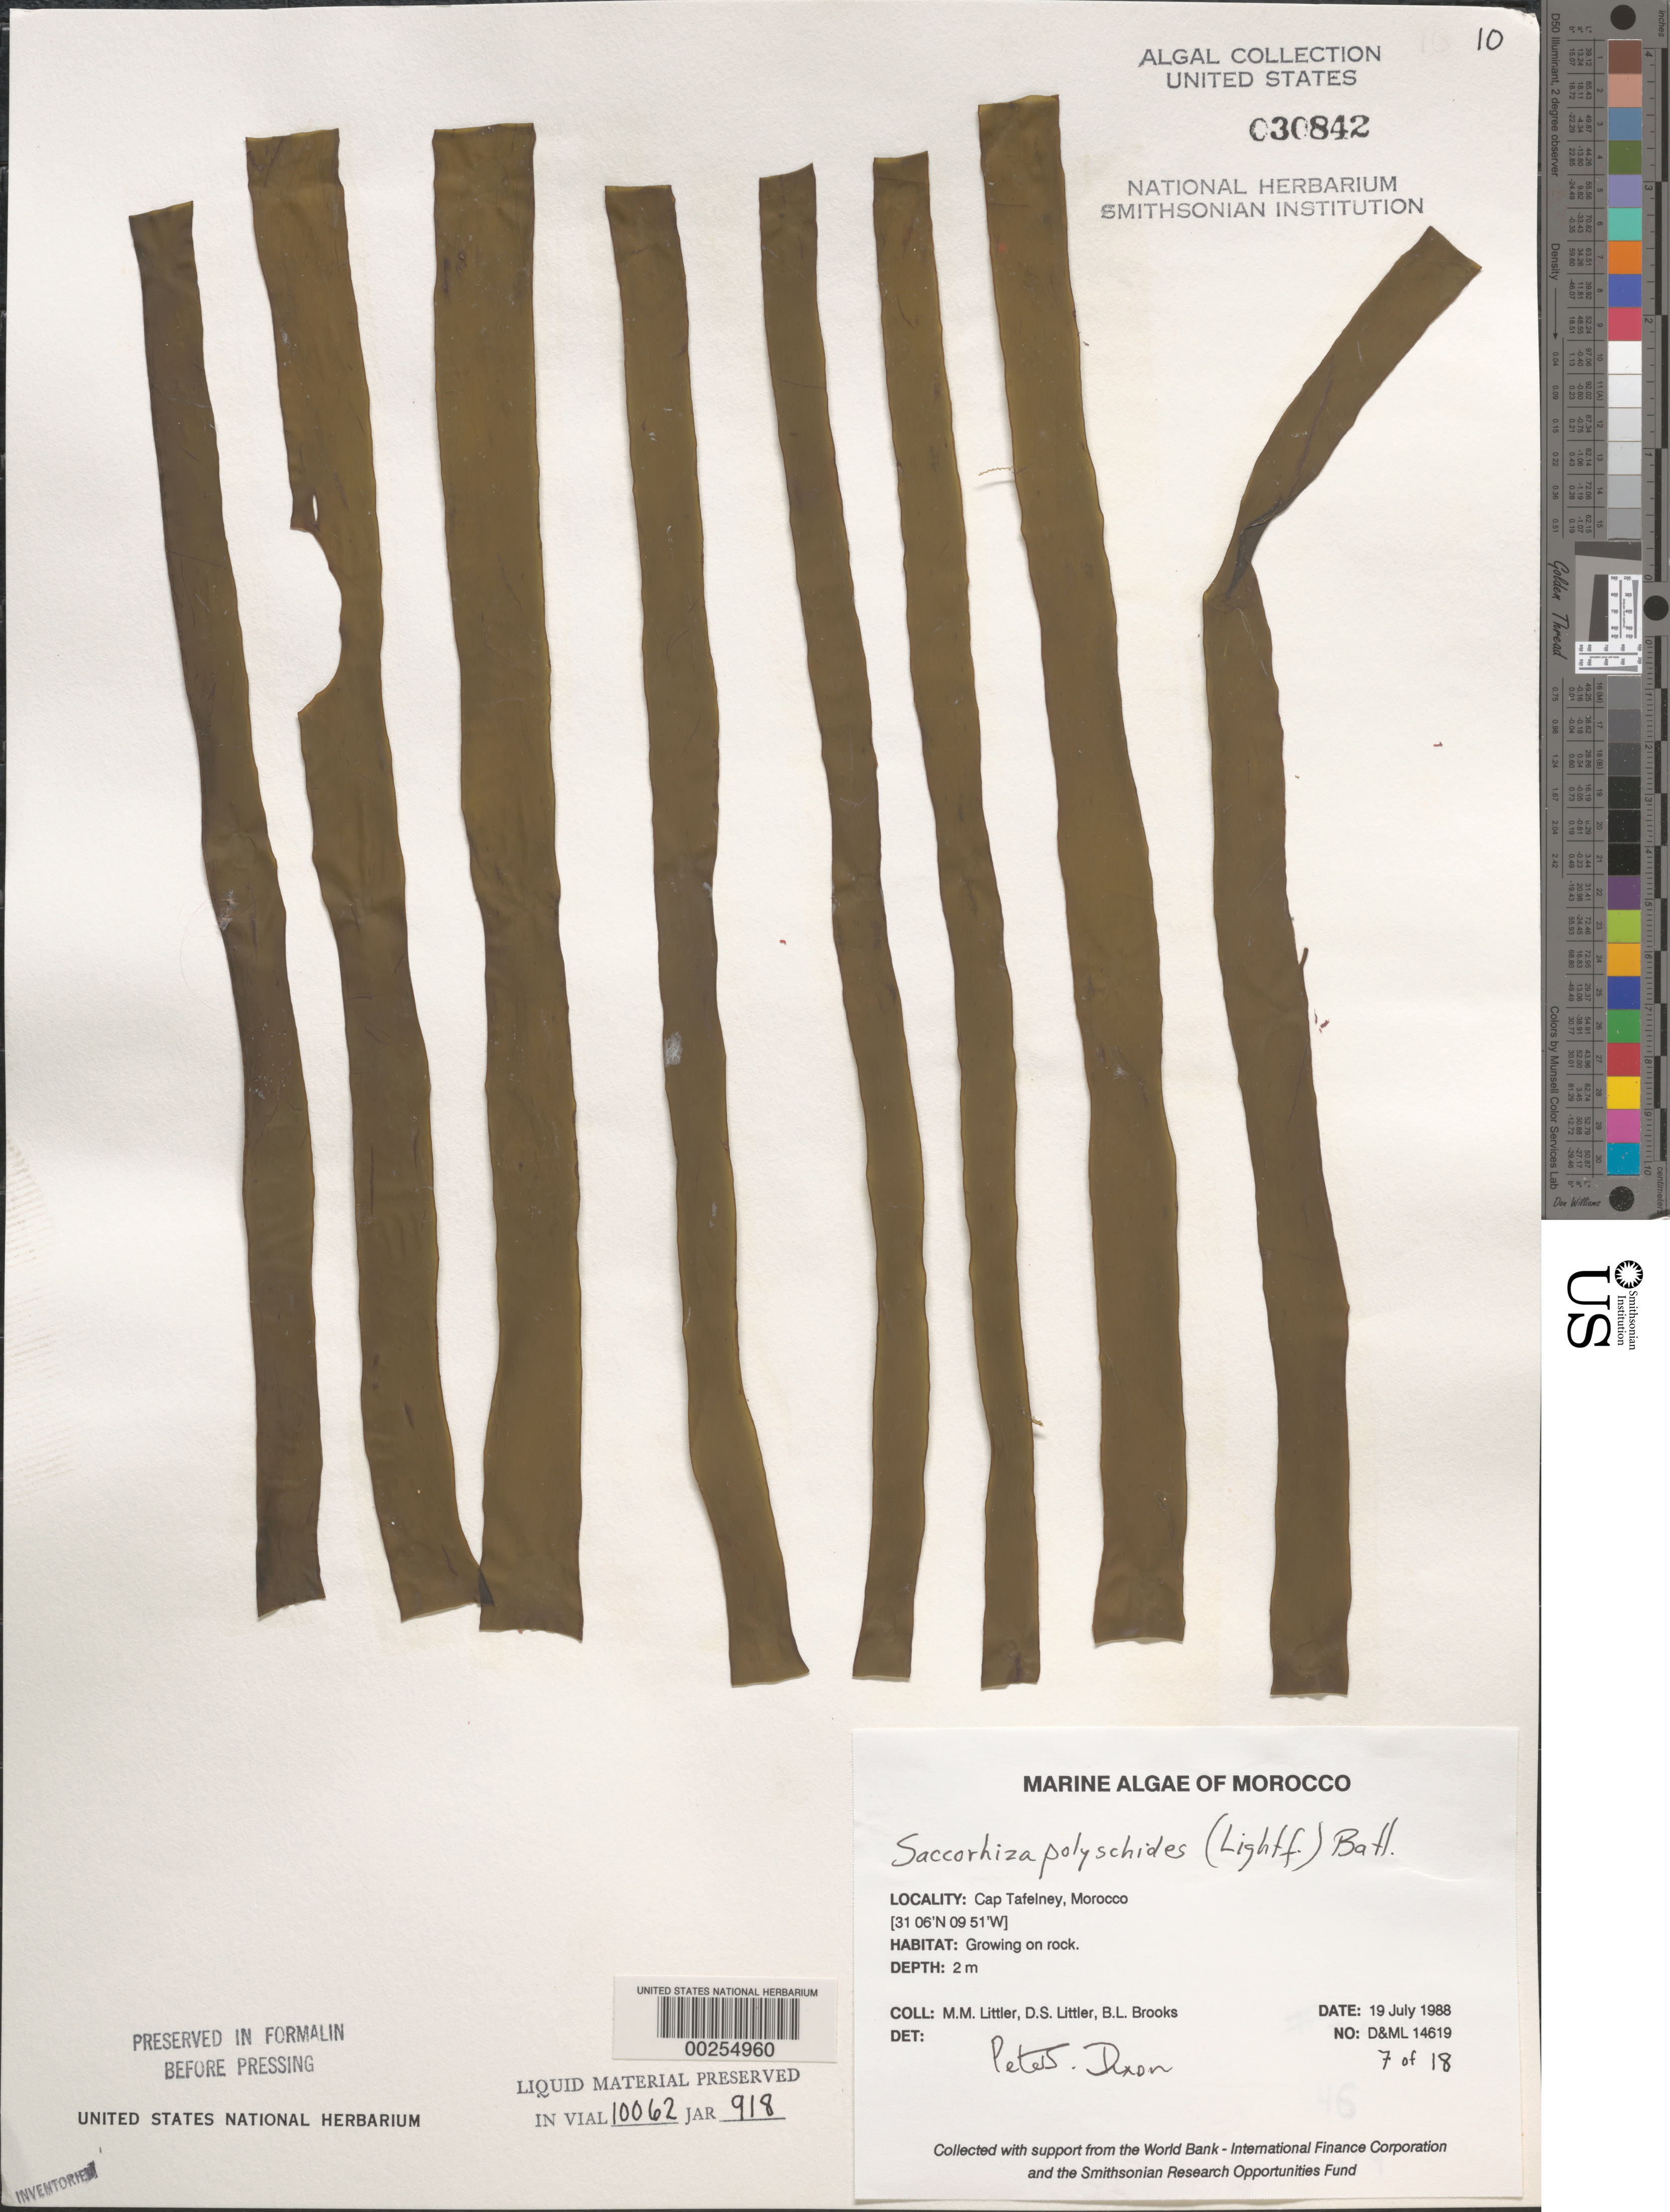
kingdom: Chromista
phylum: Foraminifera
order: Astrorhizida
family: Hyperamminidae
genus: Saccorhiza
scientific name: Saccorhiza polyschides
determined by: Dixon, P. S.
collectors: M. M. Littler, D. S. Littler & B. Brooks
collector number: D&ML 14619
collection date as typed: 19 Jul 1988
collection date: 1988-07-19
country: Morocco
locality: Cap Tafelney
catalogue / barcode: US 30842